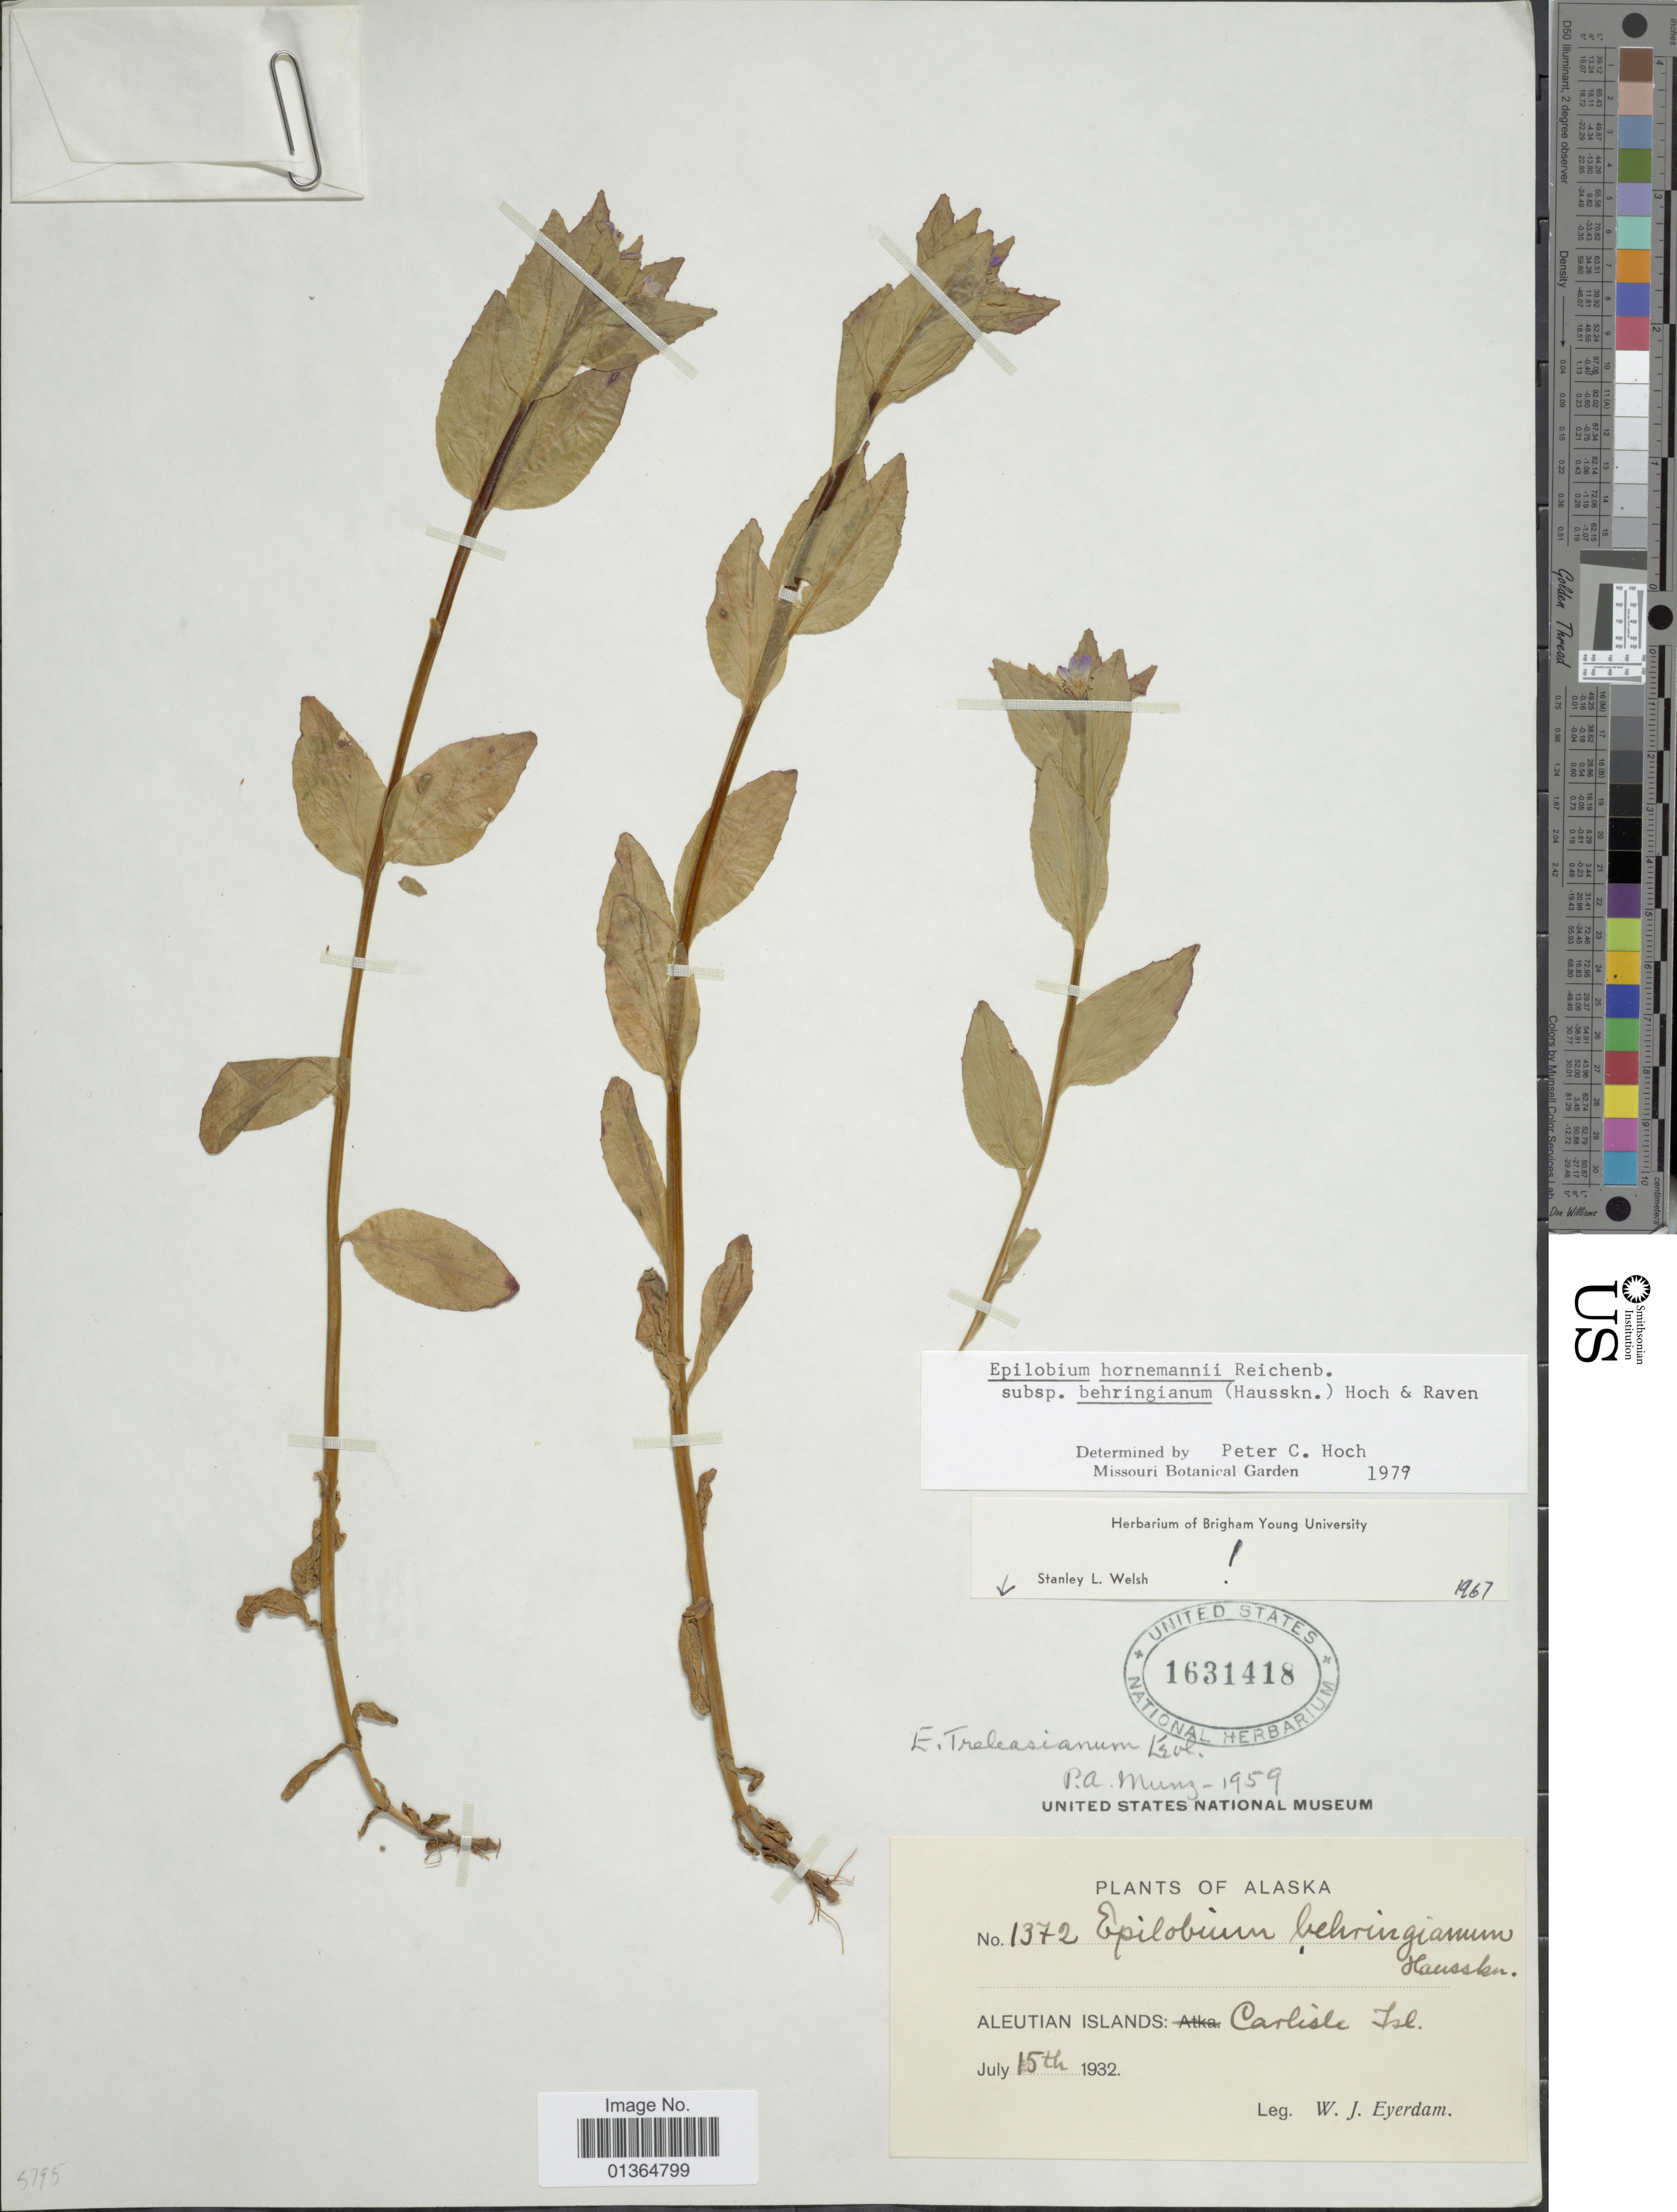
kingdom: Plantae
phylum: Tracheophyta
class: Magnoliopsida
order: Myrtales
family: Onagraceae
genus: Epilobium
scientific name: Epilobium hornemannii subsp. behringianum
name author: (Hausskn.) Hoch & P.H. Raven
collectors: W. J. Eyerdam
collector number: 1372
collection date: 1932-07-15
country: United States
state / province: Alaska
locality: Aleutian Islands: Carlisle Isl.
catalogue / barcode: US 1631418